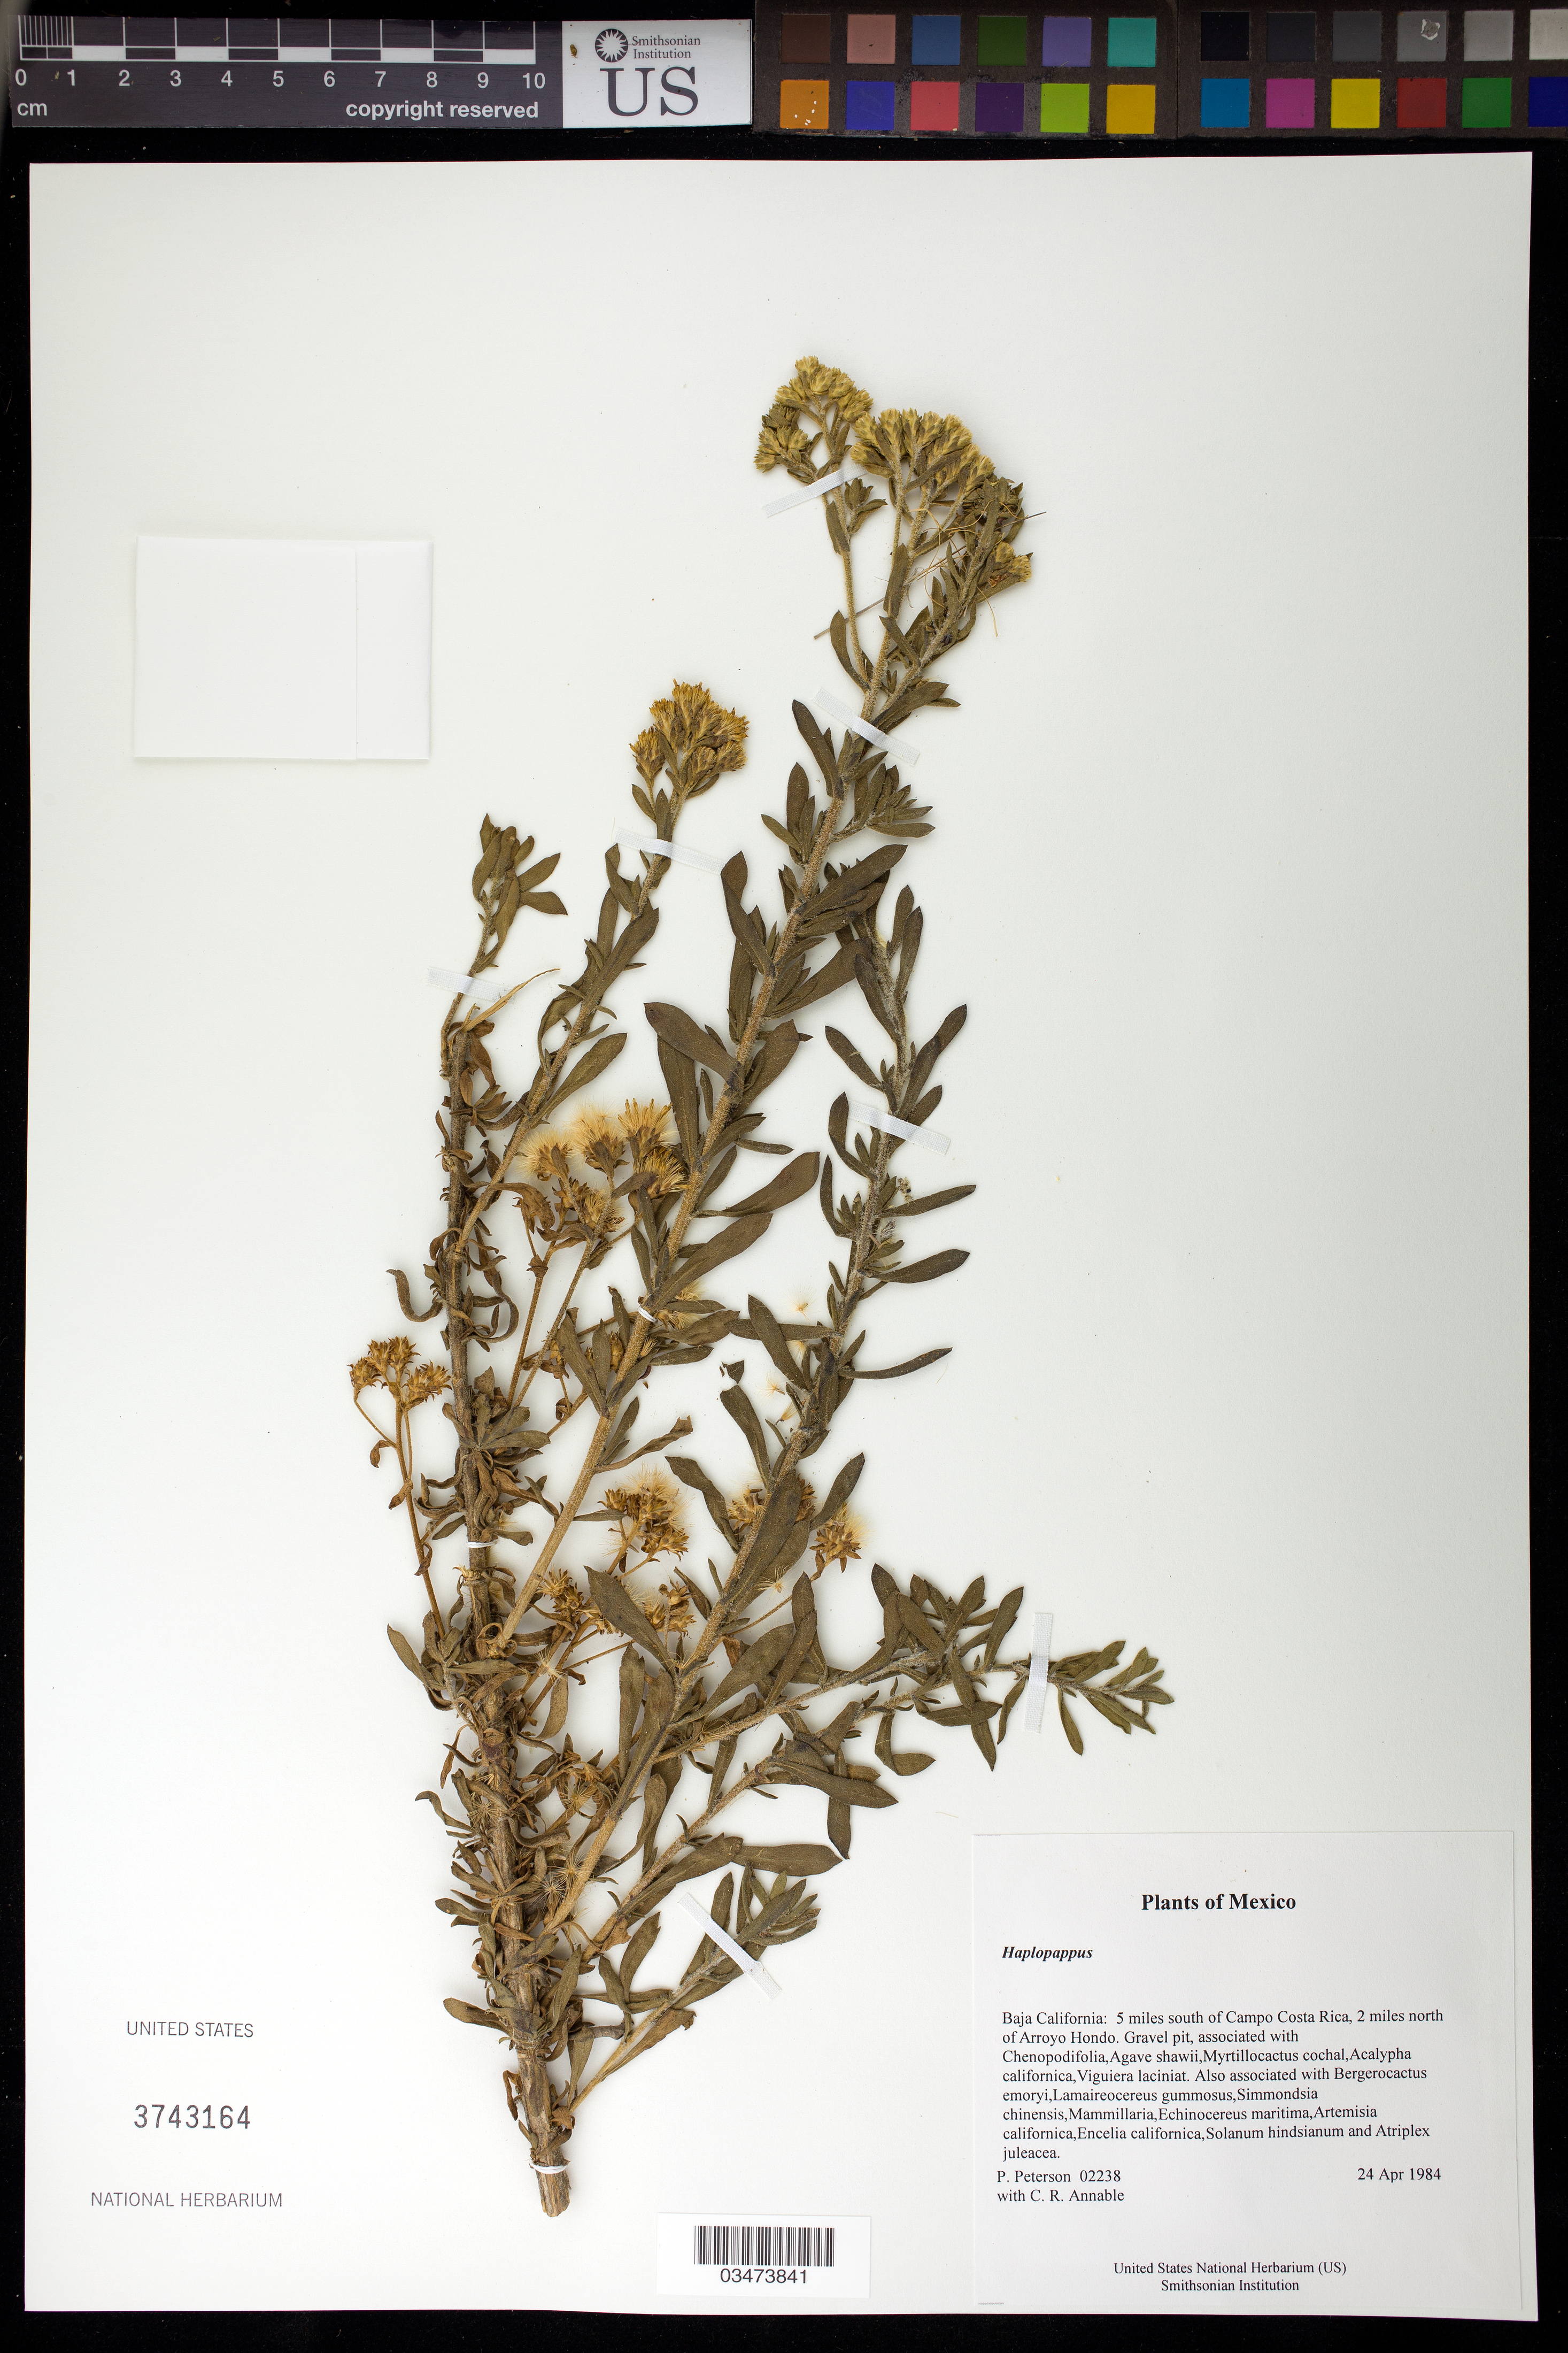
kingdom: Plantae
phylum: Tracheophyta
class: Magnoliopsida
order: Asterales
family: Asteraceae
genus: Haplopappus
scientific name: Haplopappus sp.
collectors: P. M. Peterson & C. R. Annable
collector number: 02238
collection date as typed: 24 Apr 1984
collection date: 1984-04-24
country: Mexico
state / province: Baja California Norte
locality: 5 miles south of Campo Costa Rica, 2 miles north of Arroyo Hondo.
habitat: Gravel pit, associated with Chenopodifolia,Agave shawii,Myrtillocactus cochal,Acalypha californica,Viguiera laciniat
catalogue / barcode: US 3743164